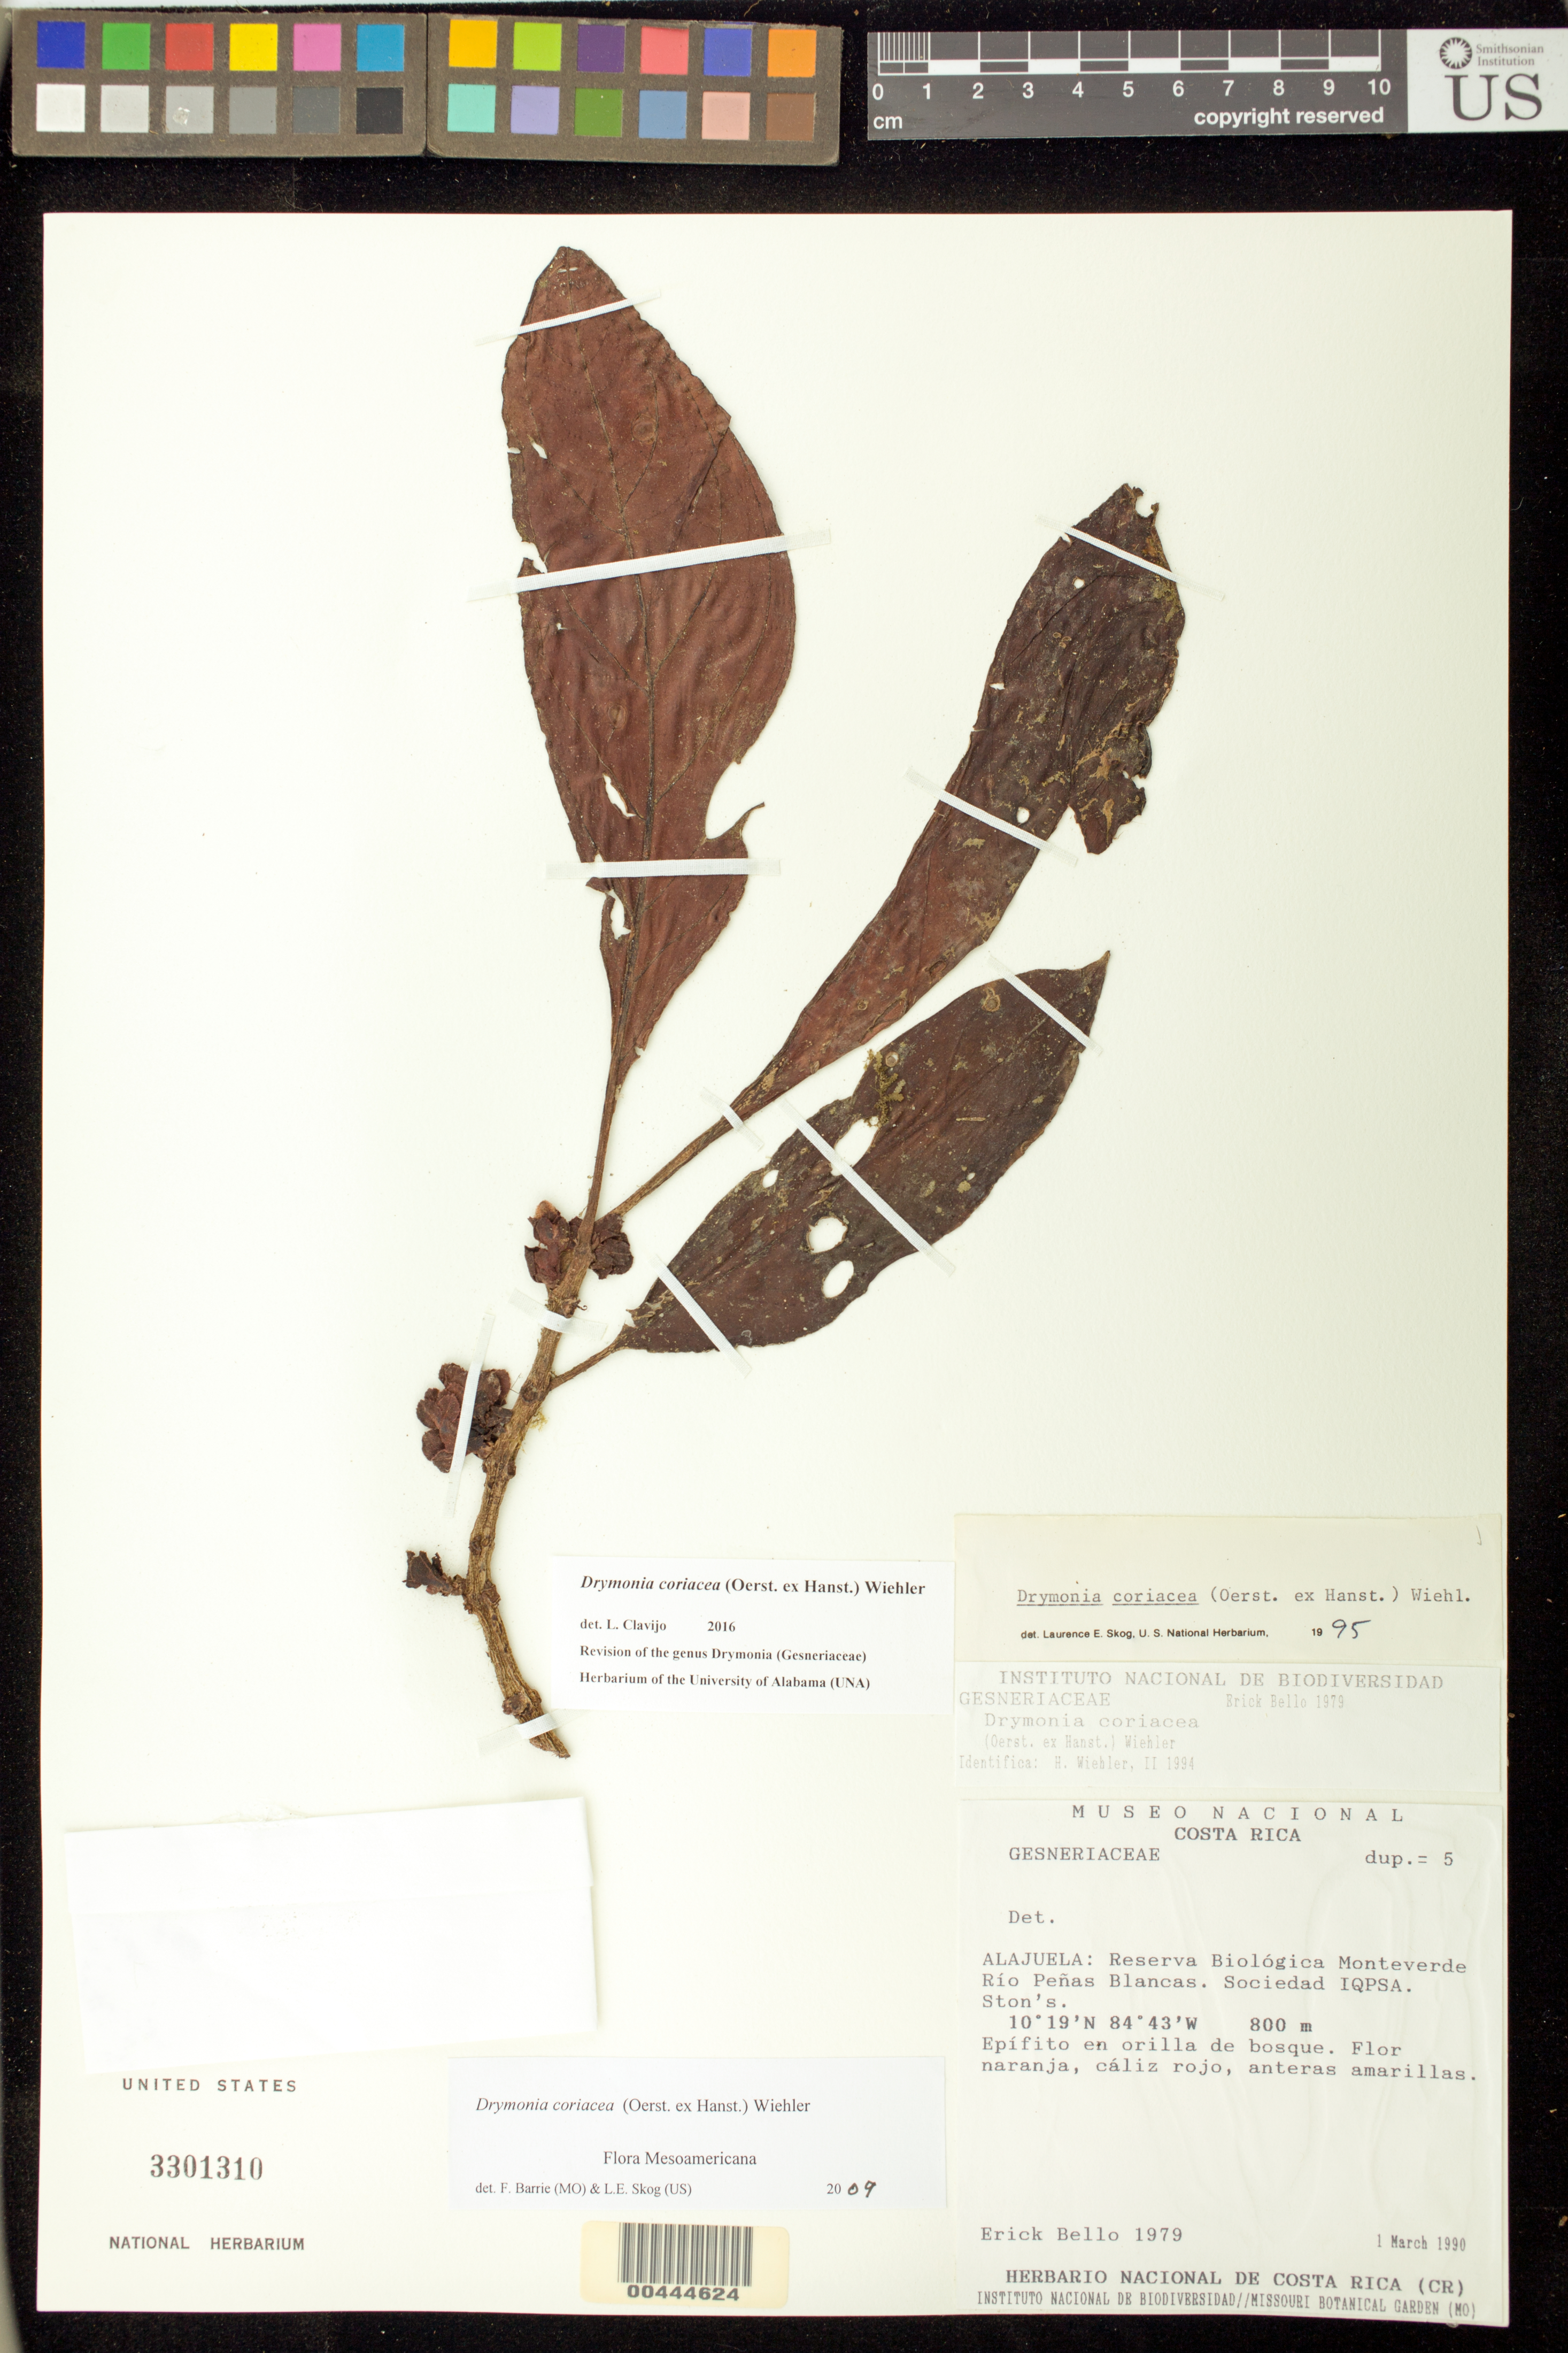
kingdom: Plantae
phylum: Tracheophyta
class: Magnoliopsida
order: Lamiales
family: Gesneriaceae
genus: Drymonia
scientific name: Drymonia coriacea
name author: (Oerst. ex Hanst.) Wiehler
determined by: Skog, Laurence E.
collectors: E. Bello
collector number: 1979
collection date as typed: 01 Mar 1990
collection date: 1990-03-01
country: Costa Rica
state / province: Alajuela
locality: Reserva Biológica Monteverde, Río Peñas Blancas, Sociedad IQPSA. Ston's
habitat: En orilla de bosque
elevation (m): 800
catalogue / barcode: US 3301310